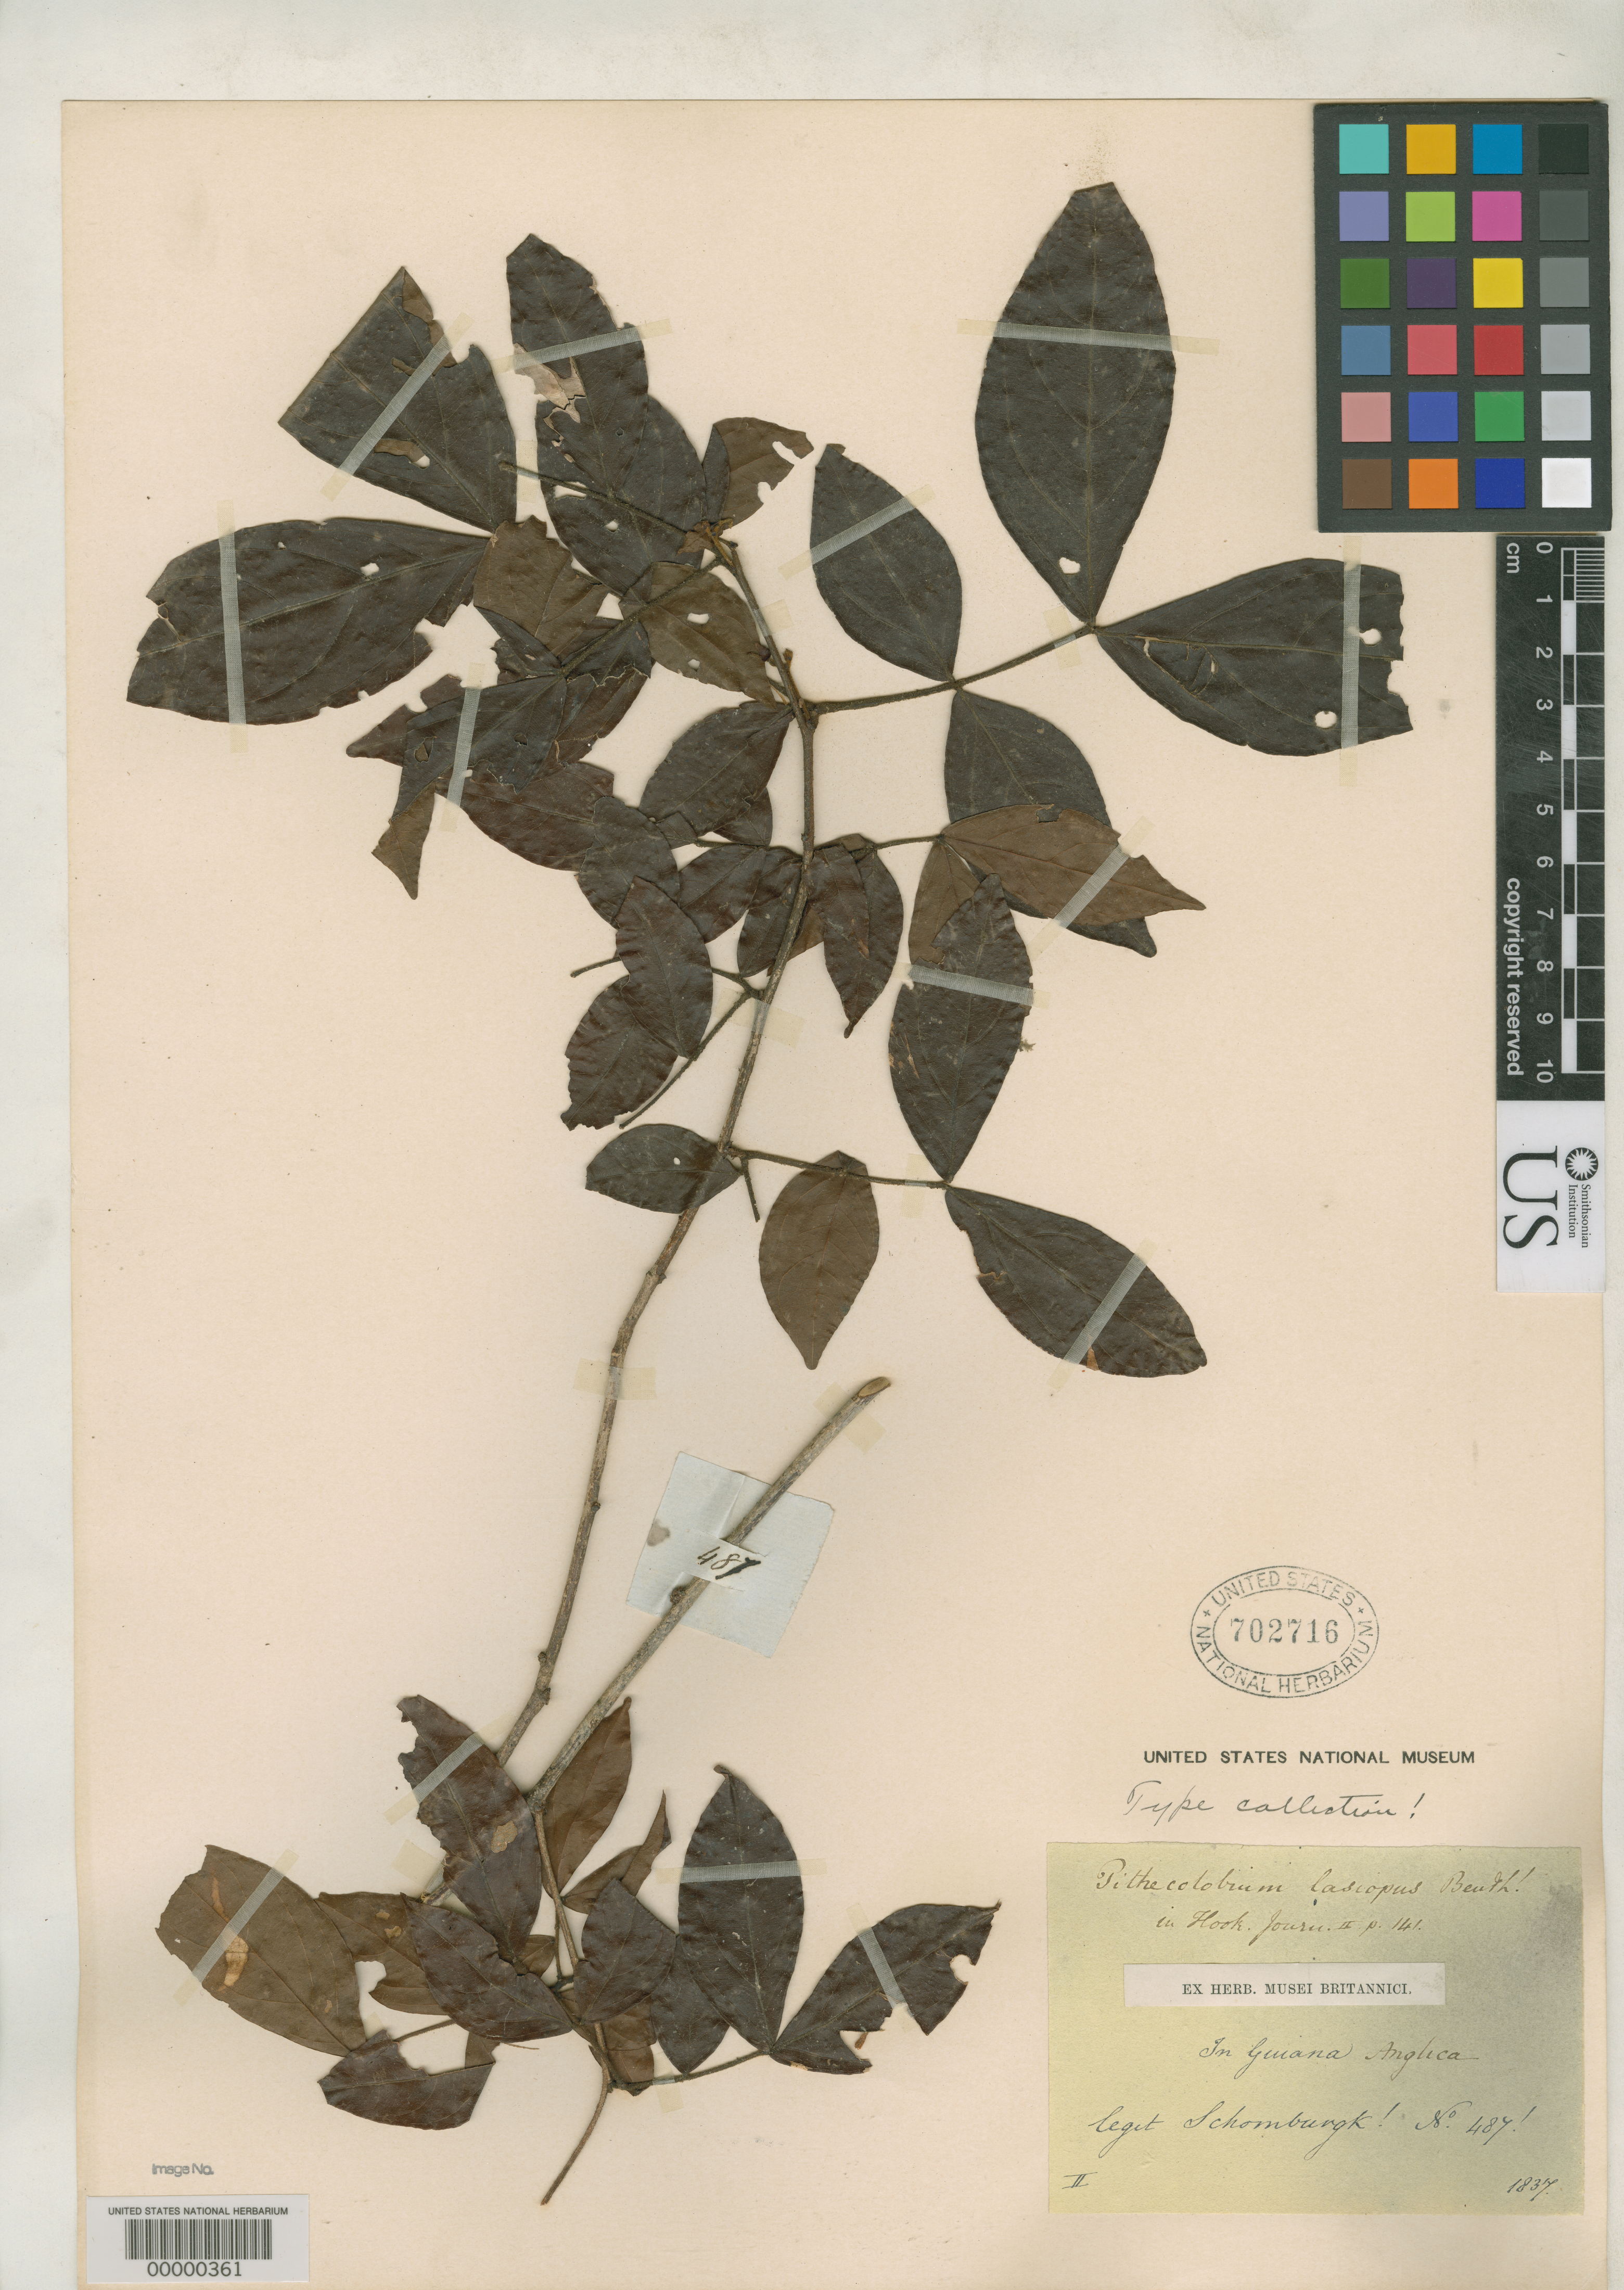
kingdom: Plantae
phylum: Tracheophyta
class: Magnoliopsida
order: Fabales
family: Fabaceae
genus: Pithecellobium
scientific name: Pithecellobium lasiopus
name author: Benth.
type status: Isotype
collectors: R. H. Schomburgk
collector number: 487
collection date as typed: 1837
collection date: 1837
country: Guyana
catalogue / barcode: US 702716